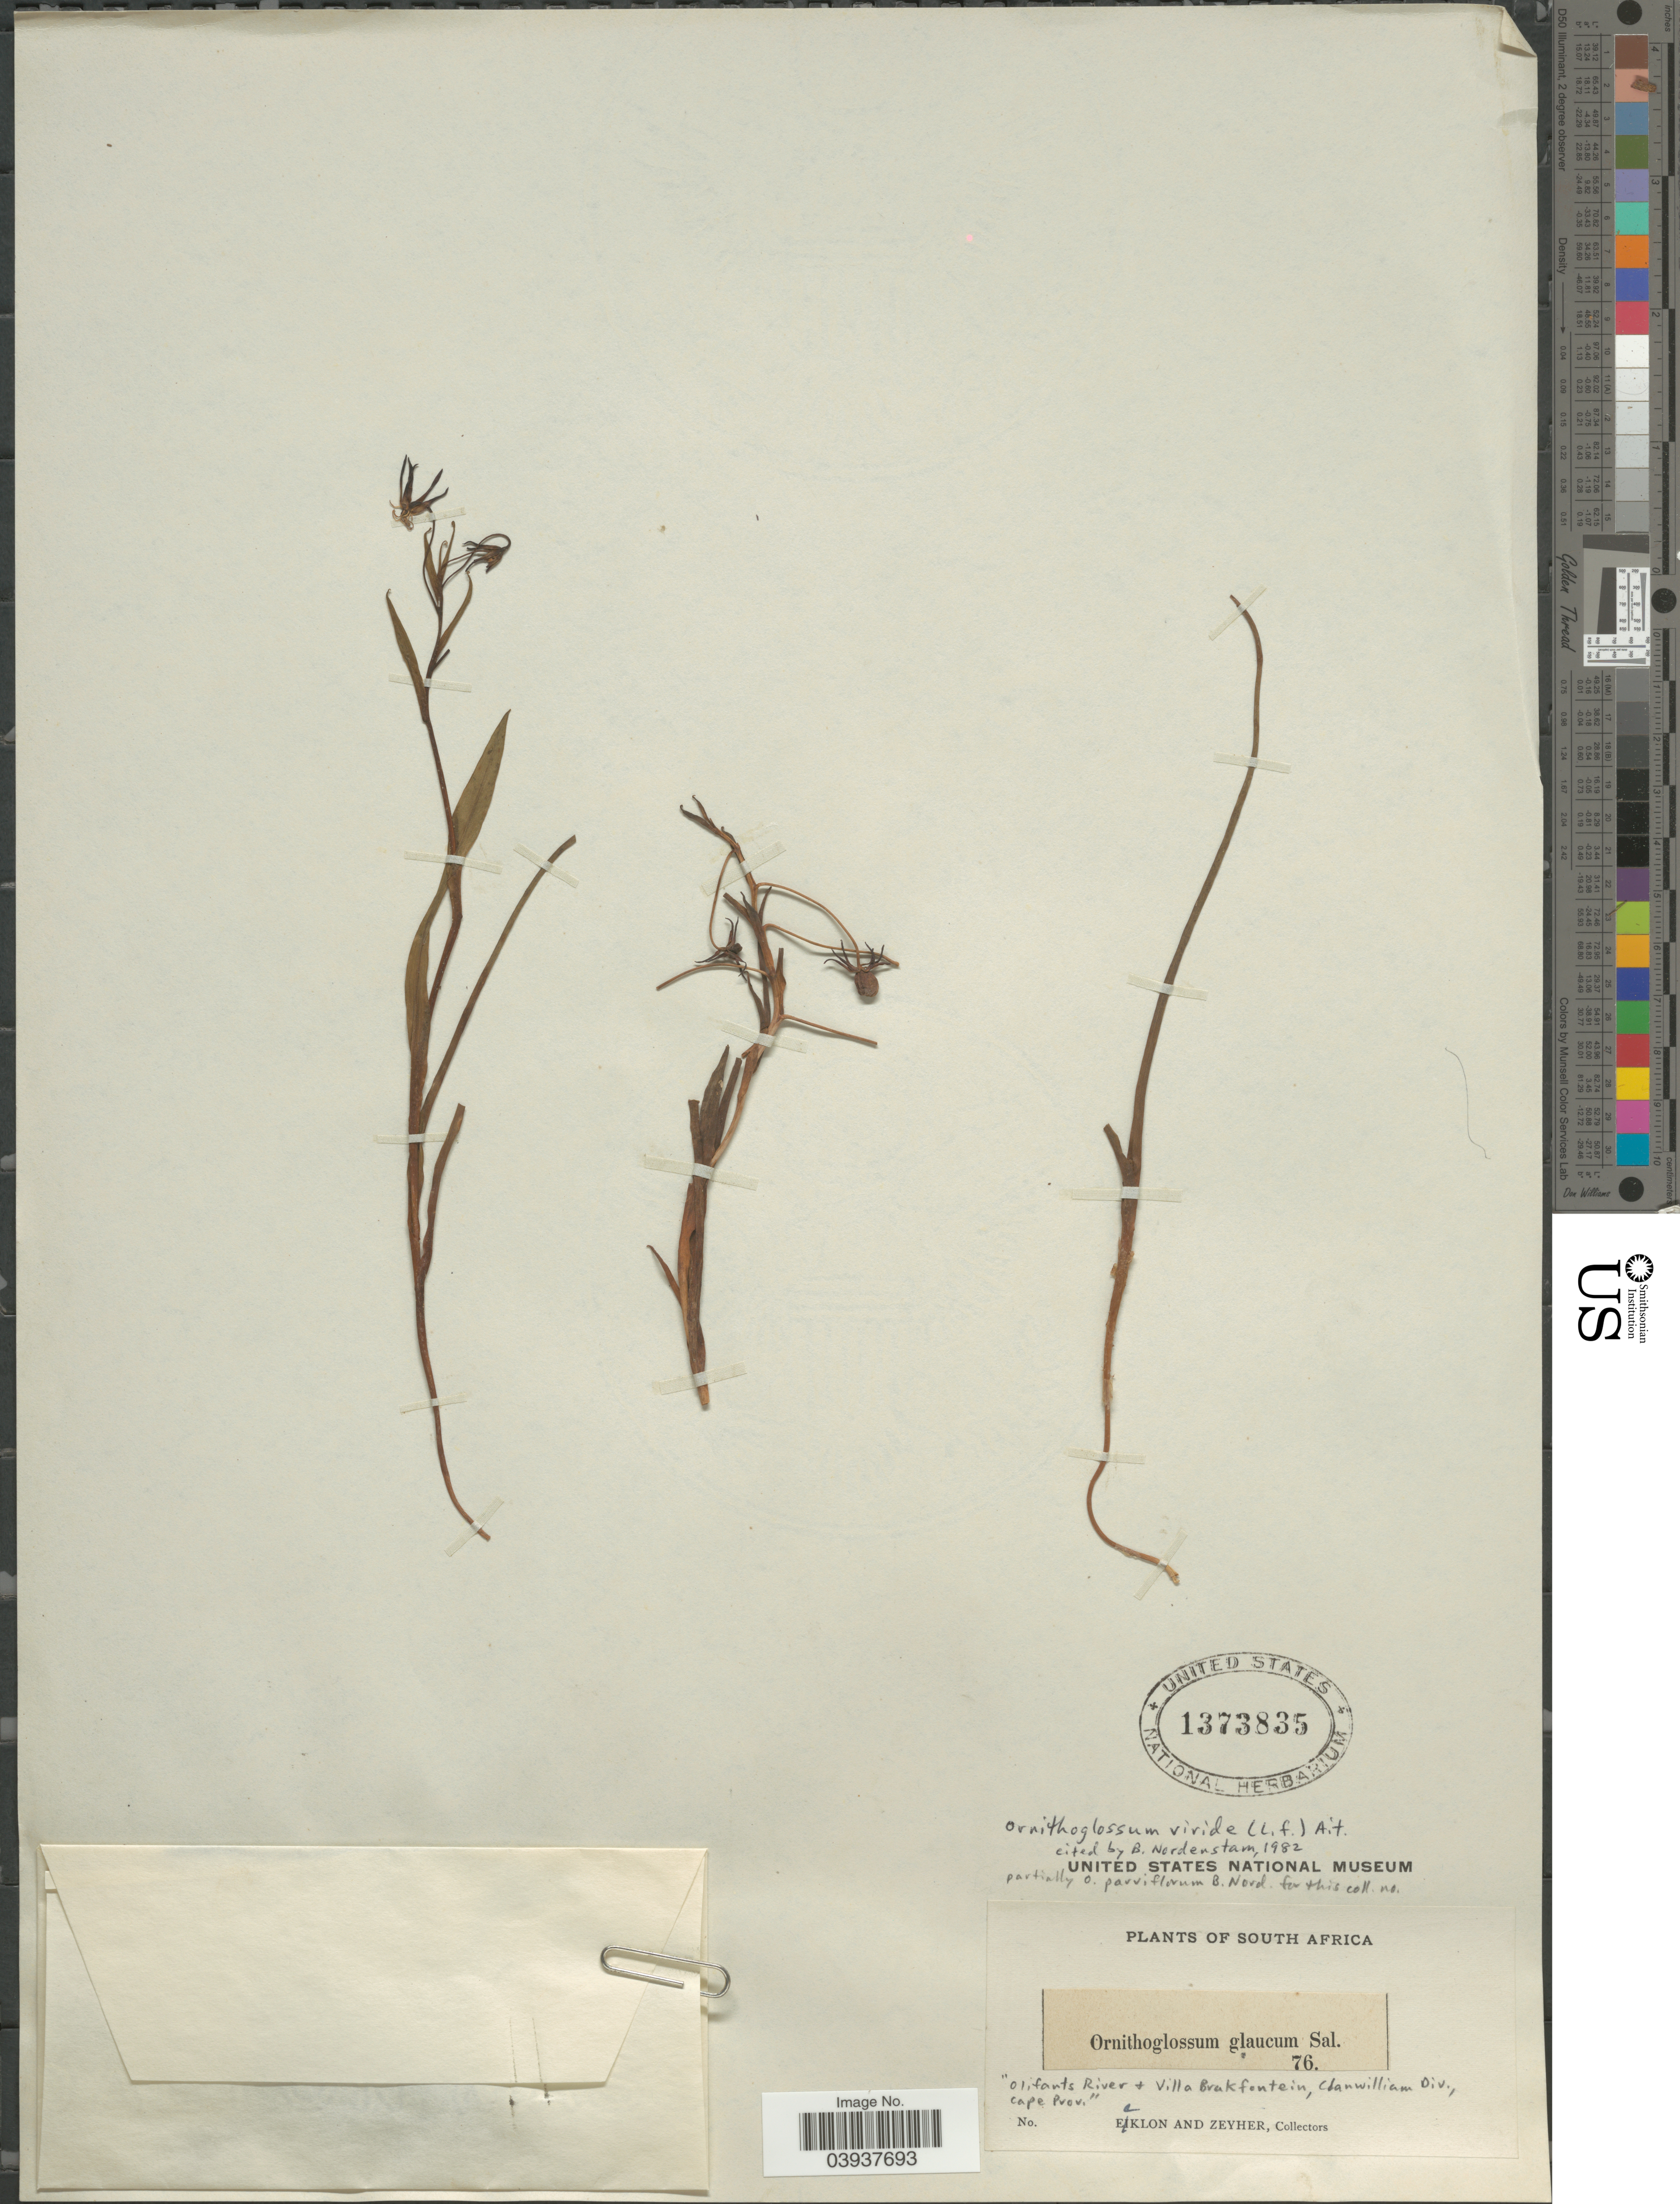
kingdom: Plantae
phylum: Tracheophyta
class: Liliopsida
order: Liliales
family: Colchicaceae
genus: Ornithoglossum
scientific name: Ornithoglossum viride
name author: (L. f.) Dryand. ex W.T. Aiton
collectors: -. Ecklon & -. Zeyher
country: South Africa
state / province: Western Cape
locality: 'Olifants River + Villa Brakfontein, Clanwilliam Div., Cape Prov. [unsure placement]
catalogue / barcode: US 1373835